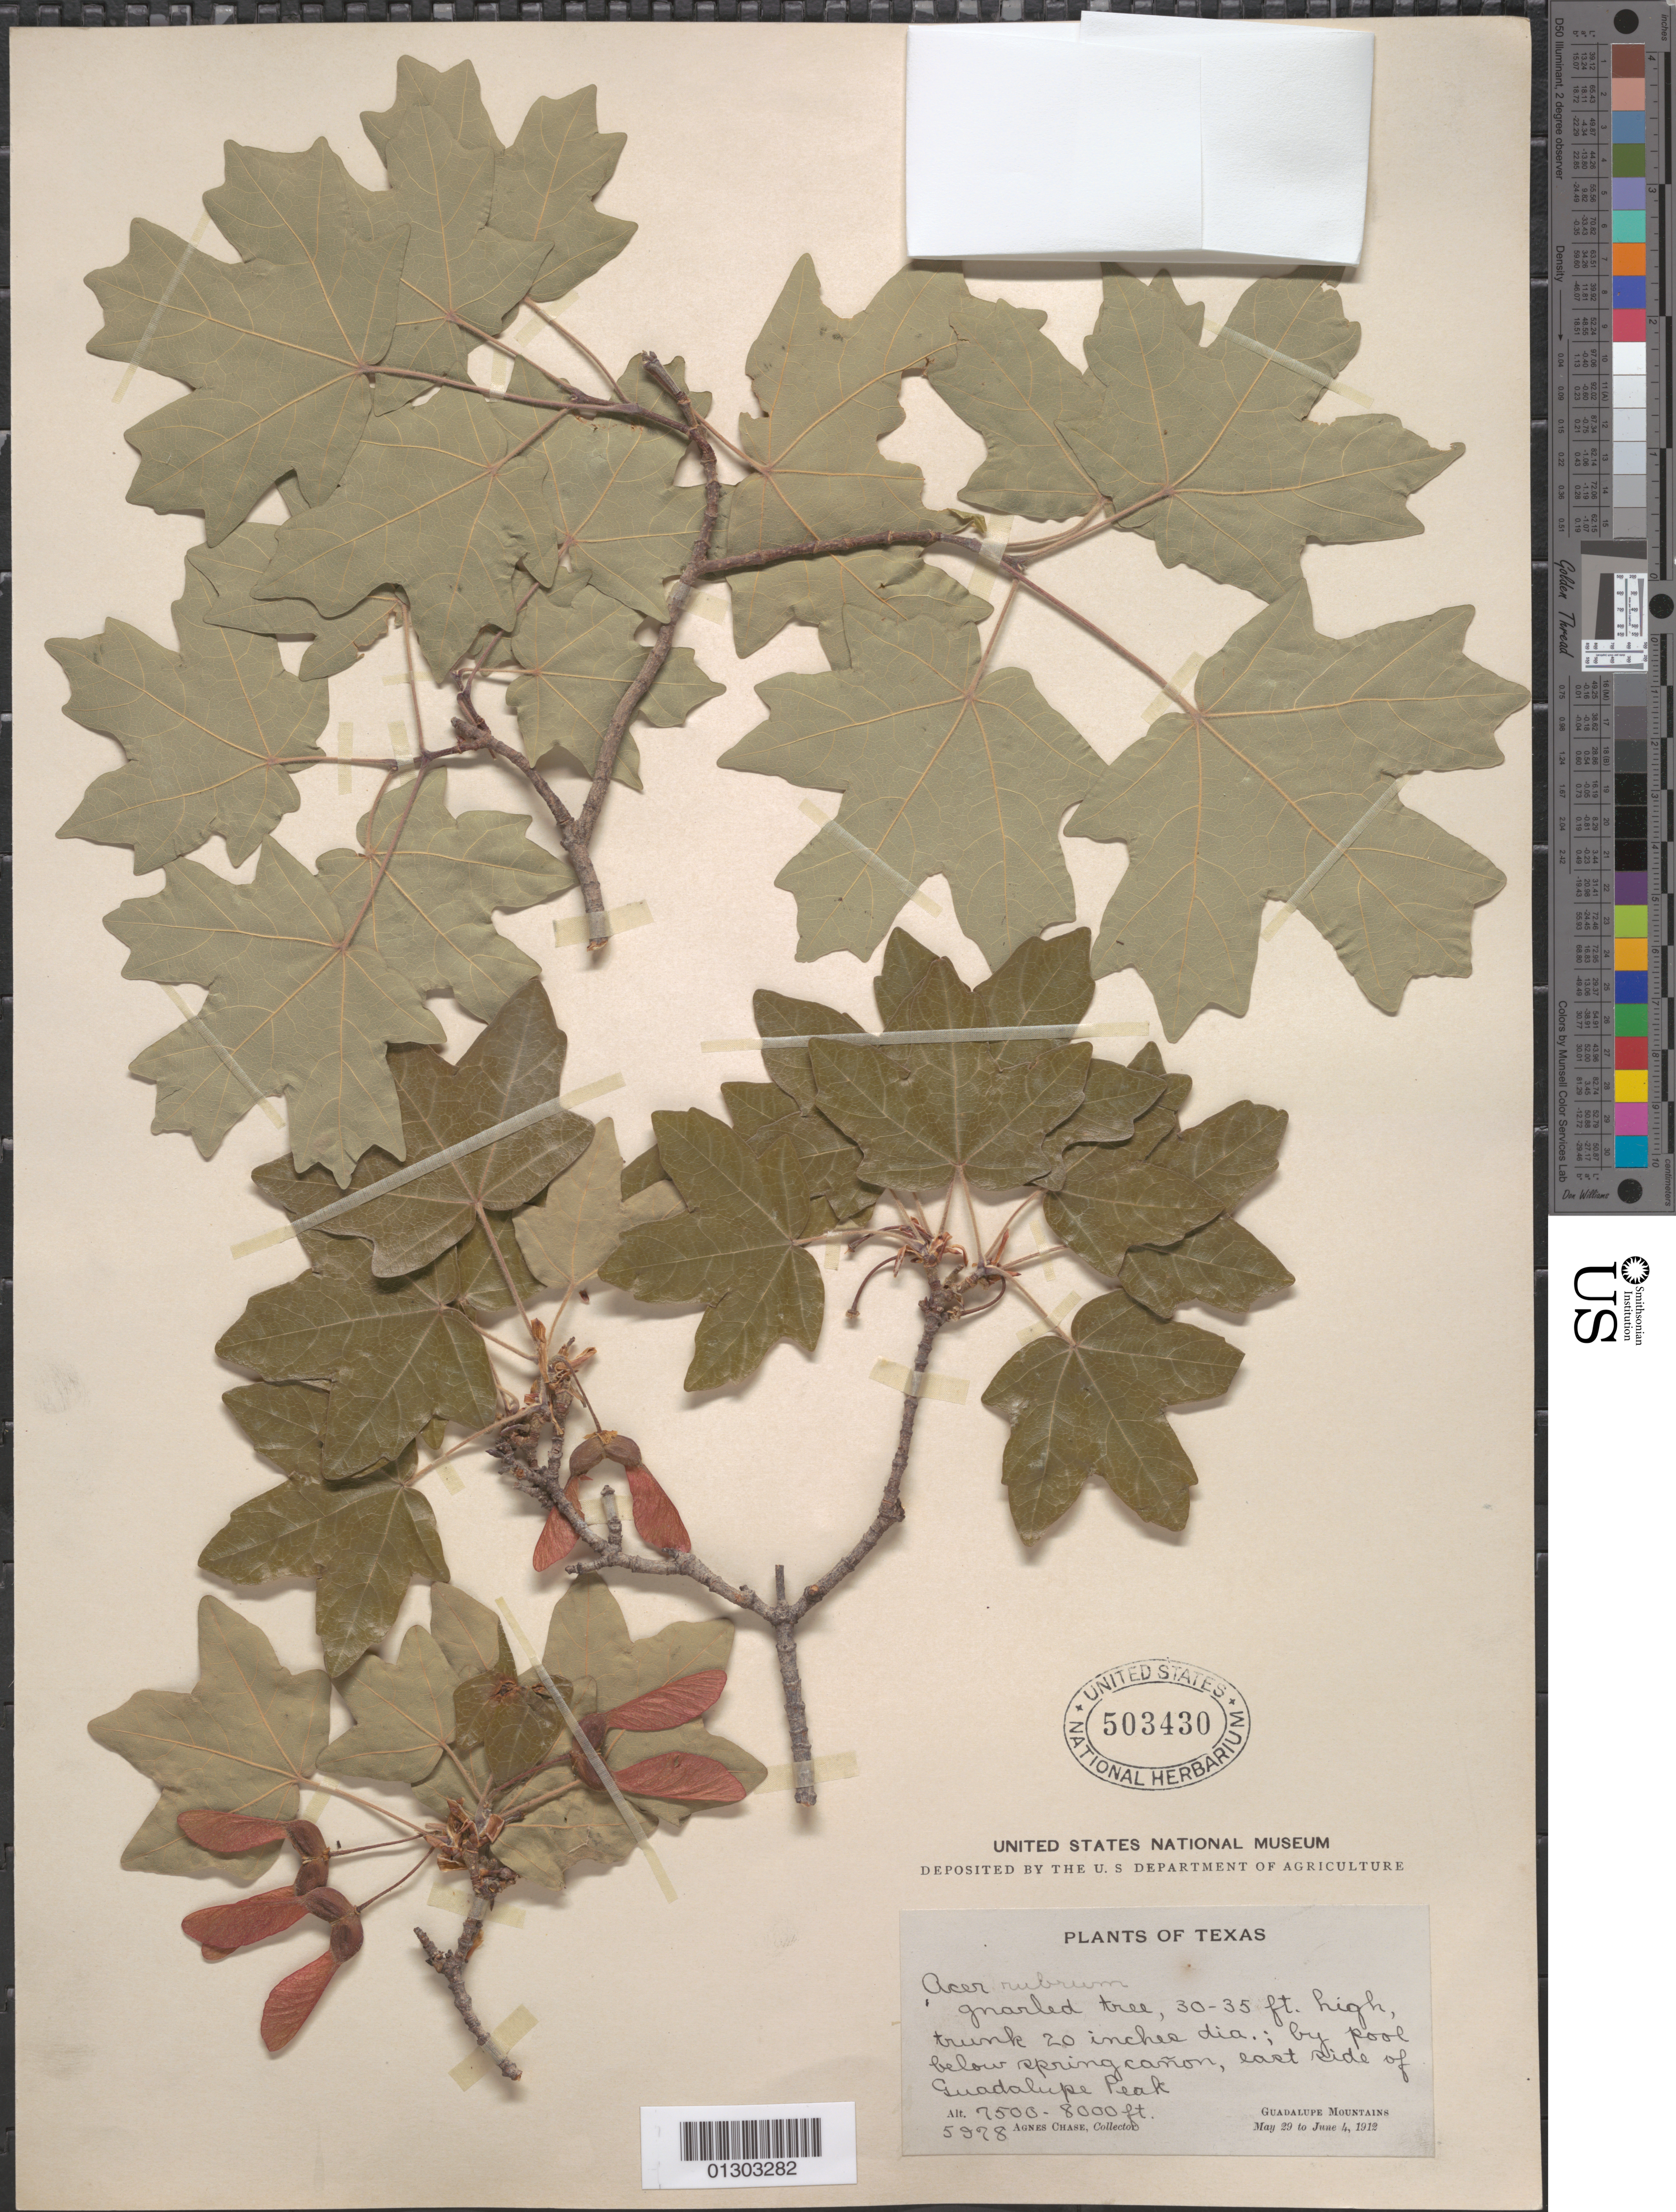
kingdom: Plantae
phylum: Tracheophyta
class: Magnoliopsida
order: Sapindales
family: Sapindaceae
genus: Acer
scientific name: Acer grandidentatum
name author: Nutt.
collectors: A. Chase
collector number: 5978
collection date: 1912-05-29/1912-06-04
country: United States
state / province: Texas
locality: Guadalupe Mountains, below Spring Cañon, E side of Guadalupe Peak.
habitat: By pool below canyon.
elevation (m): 2134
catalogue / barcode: US 503430